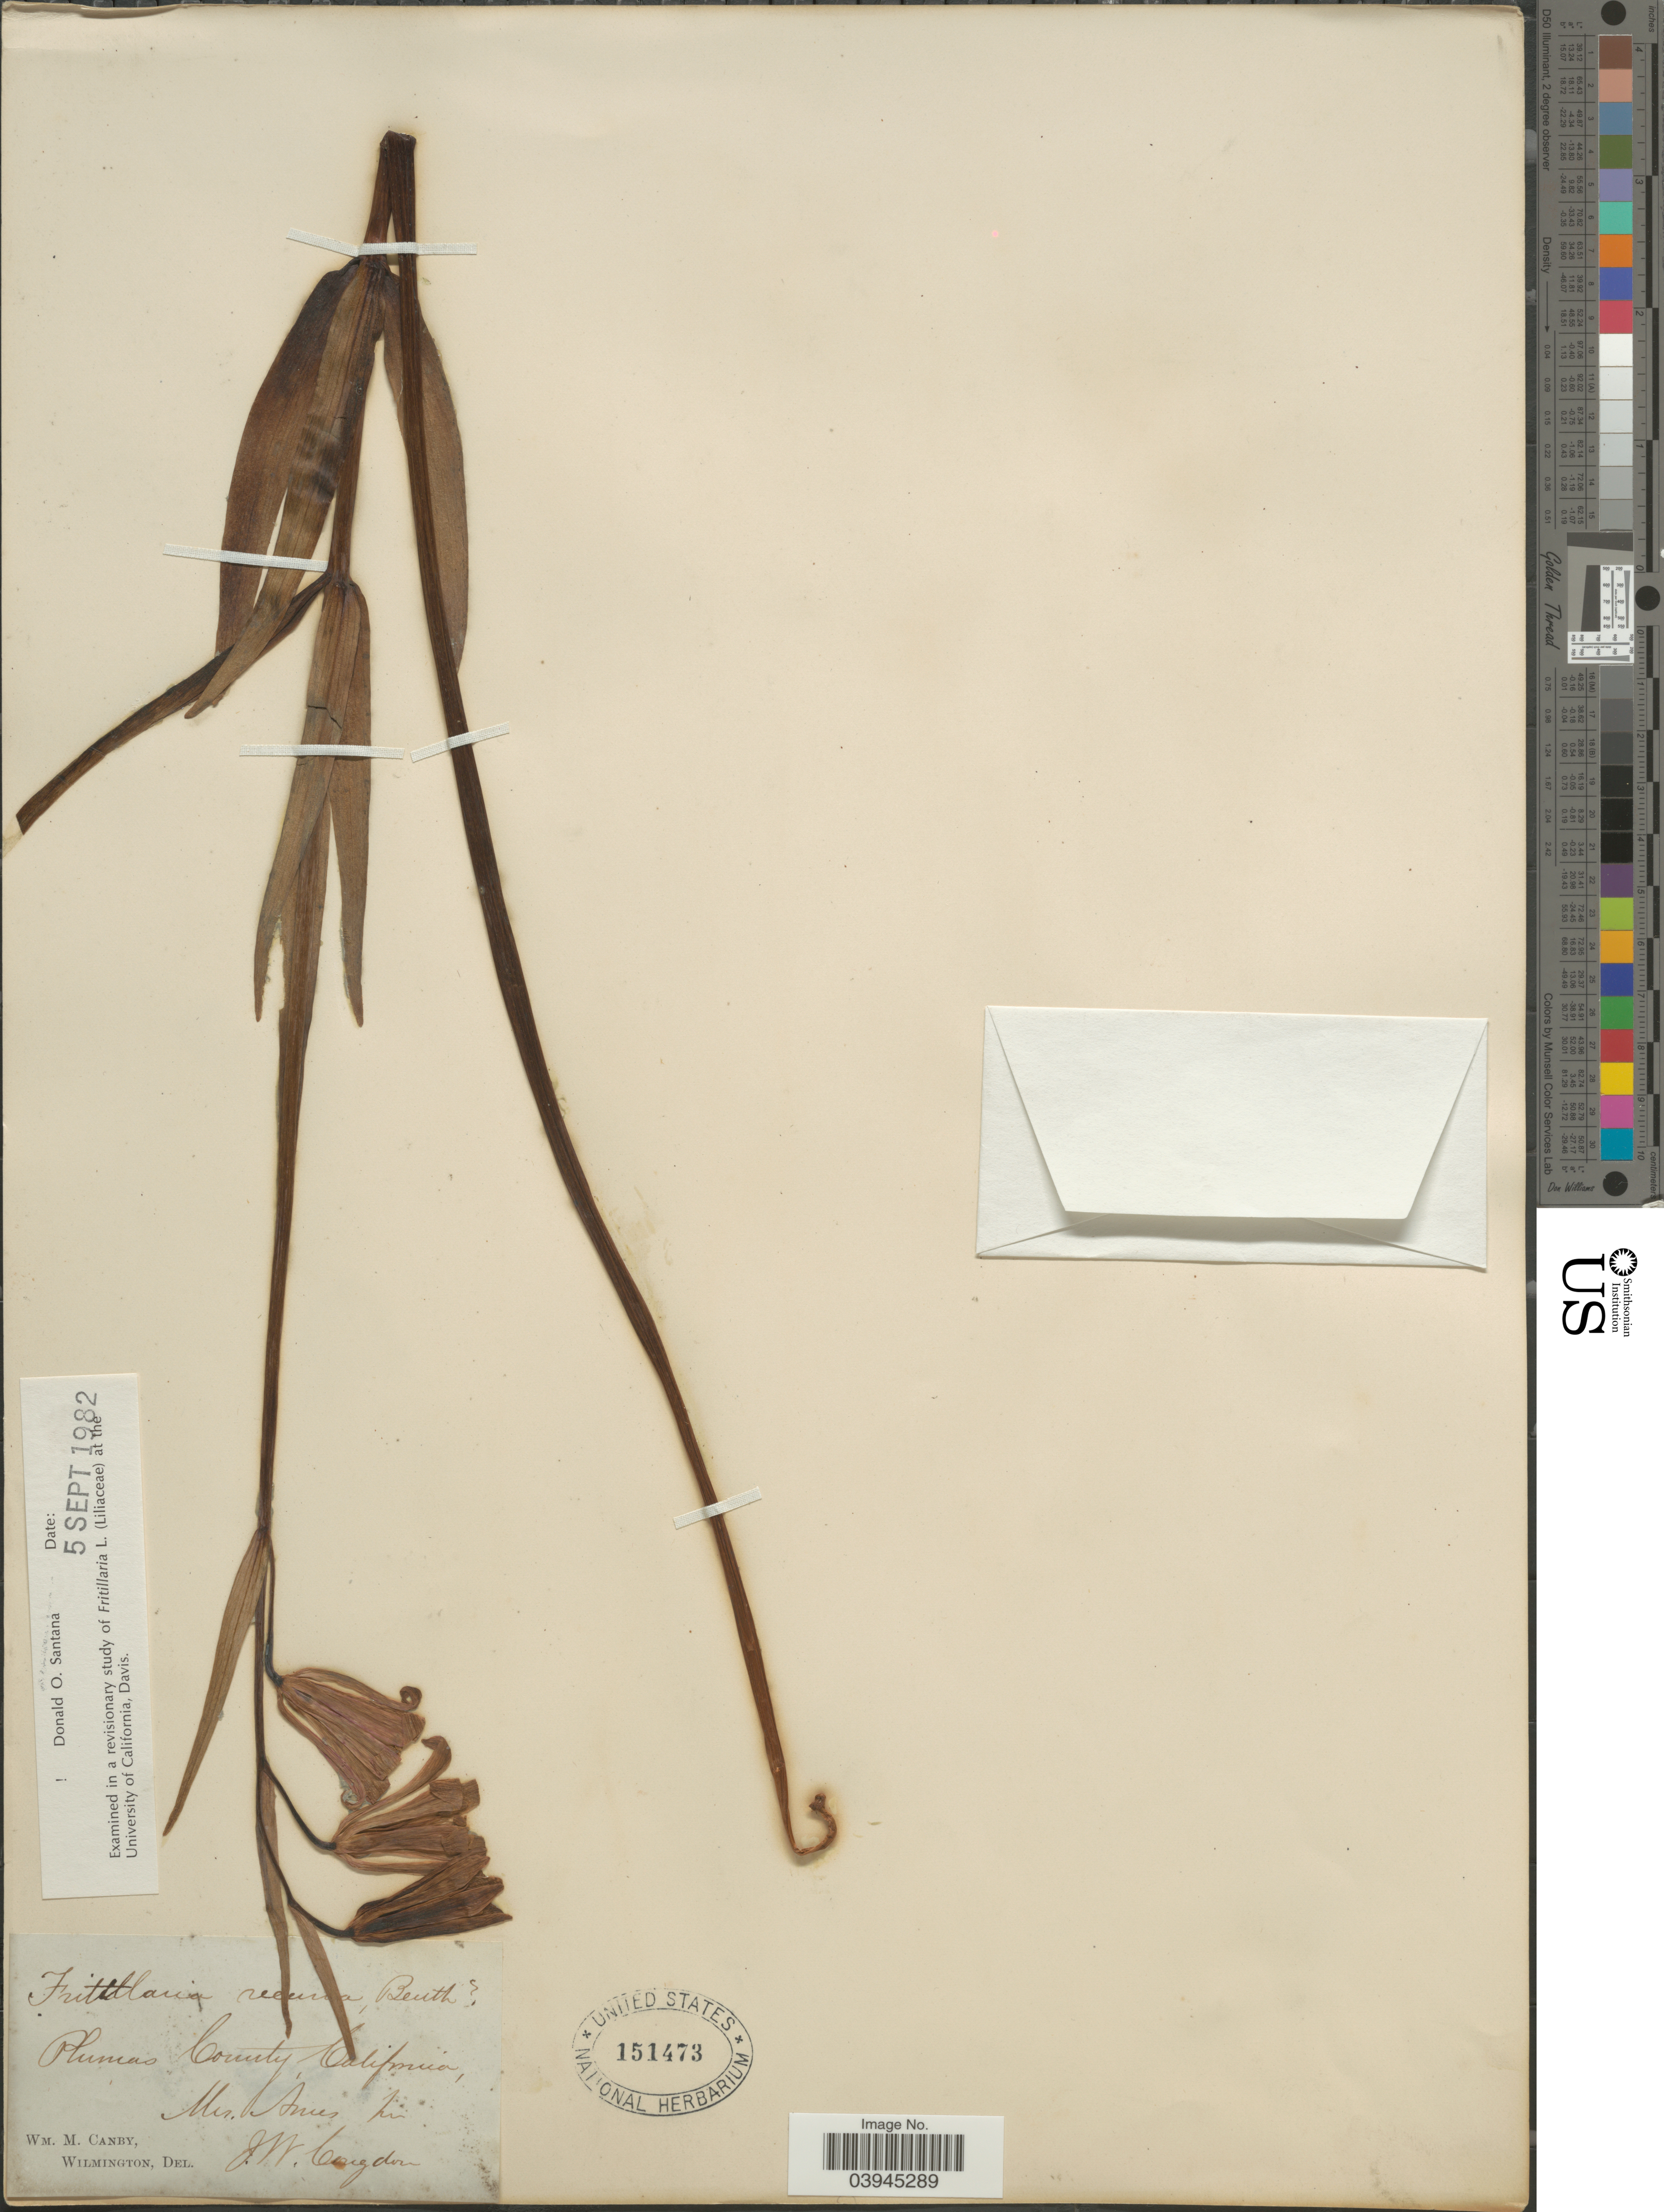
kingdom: Plantae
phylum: Tracheophyta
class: Liliopsida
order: Liliales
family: Liliaceae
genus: Fritillaria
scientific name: Fritillaria recurva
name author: Benth.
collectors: -- Ames & J. W. Congdon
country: United States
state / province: California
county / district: Plumas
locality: Plumas County.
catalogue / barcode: US 151473